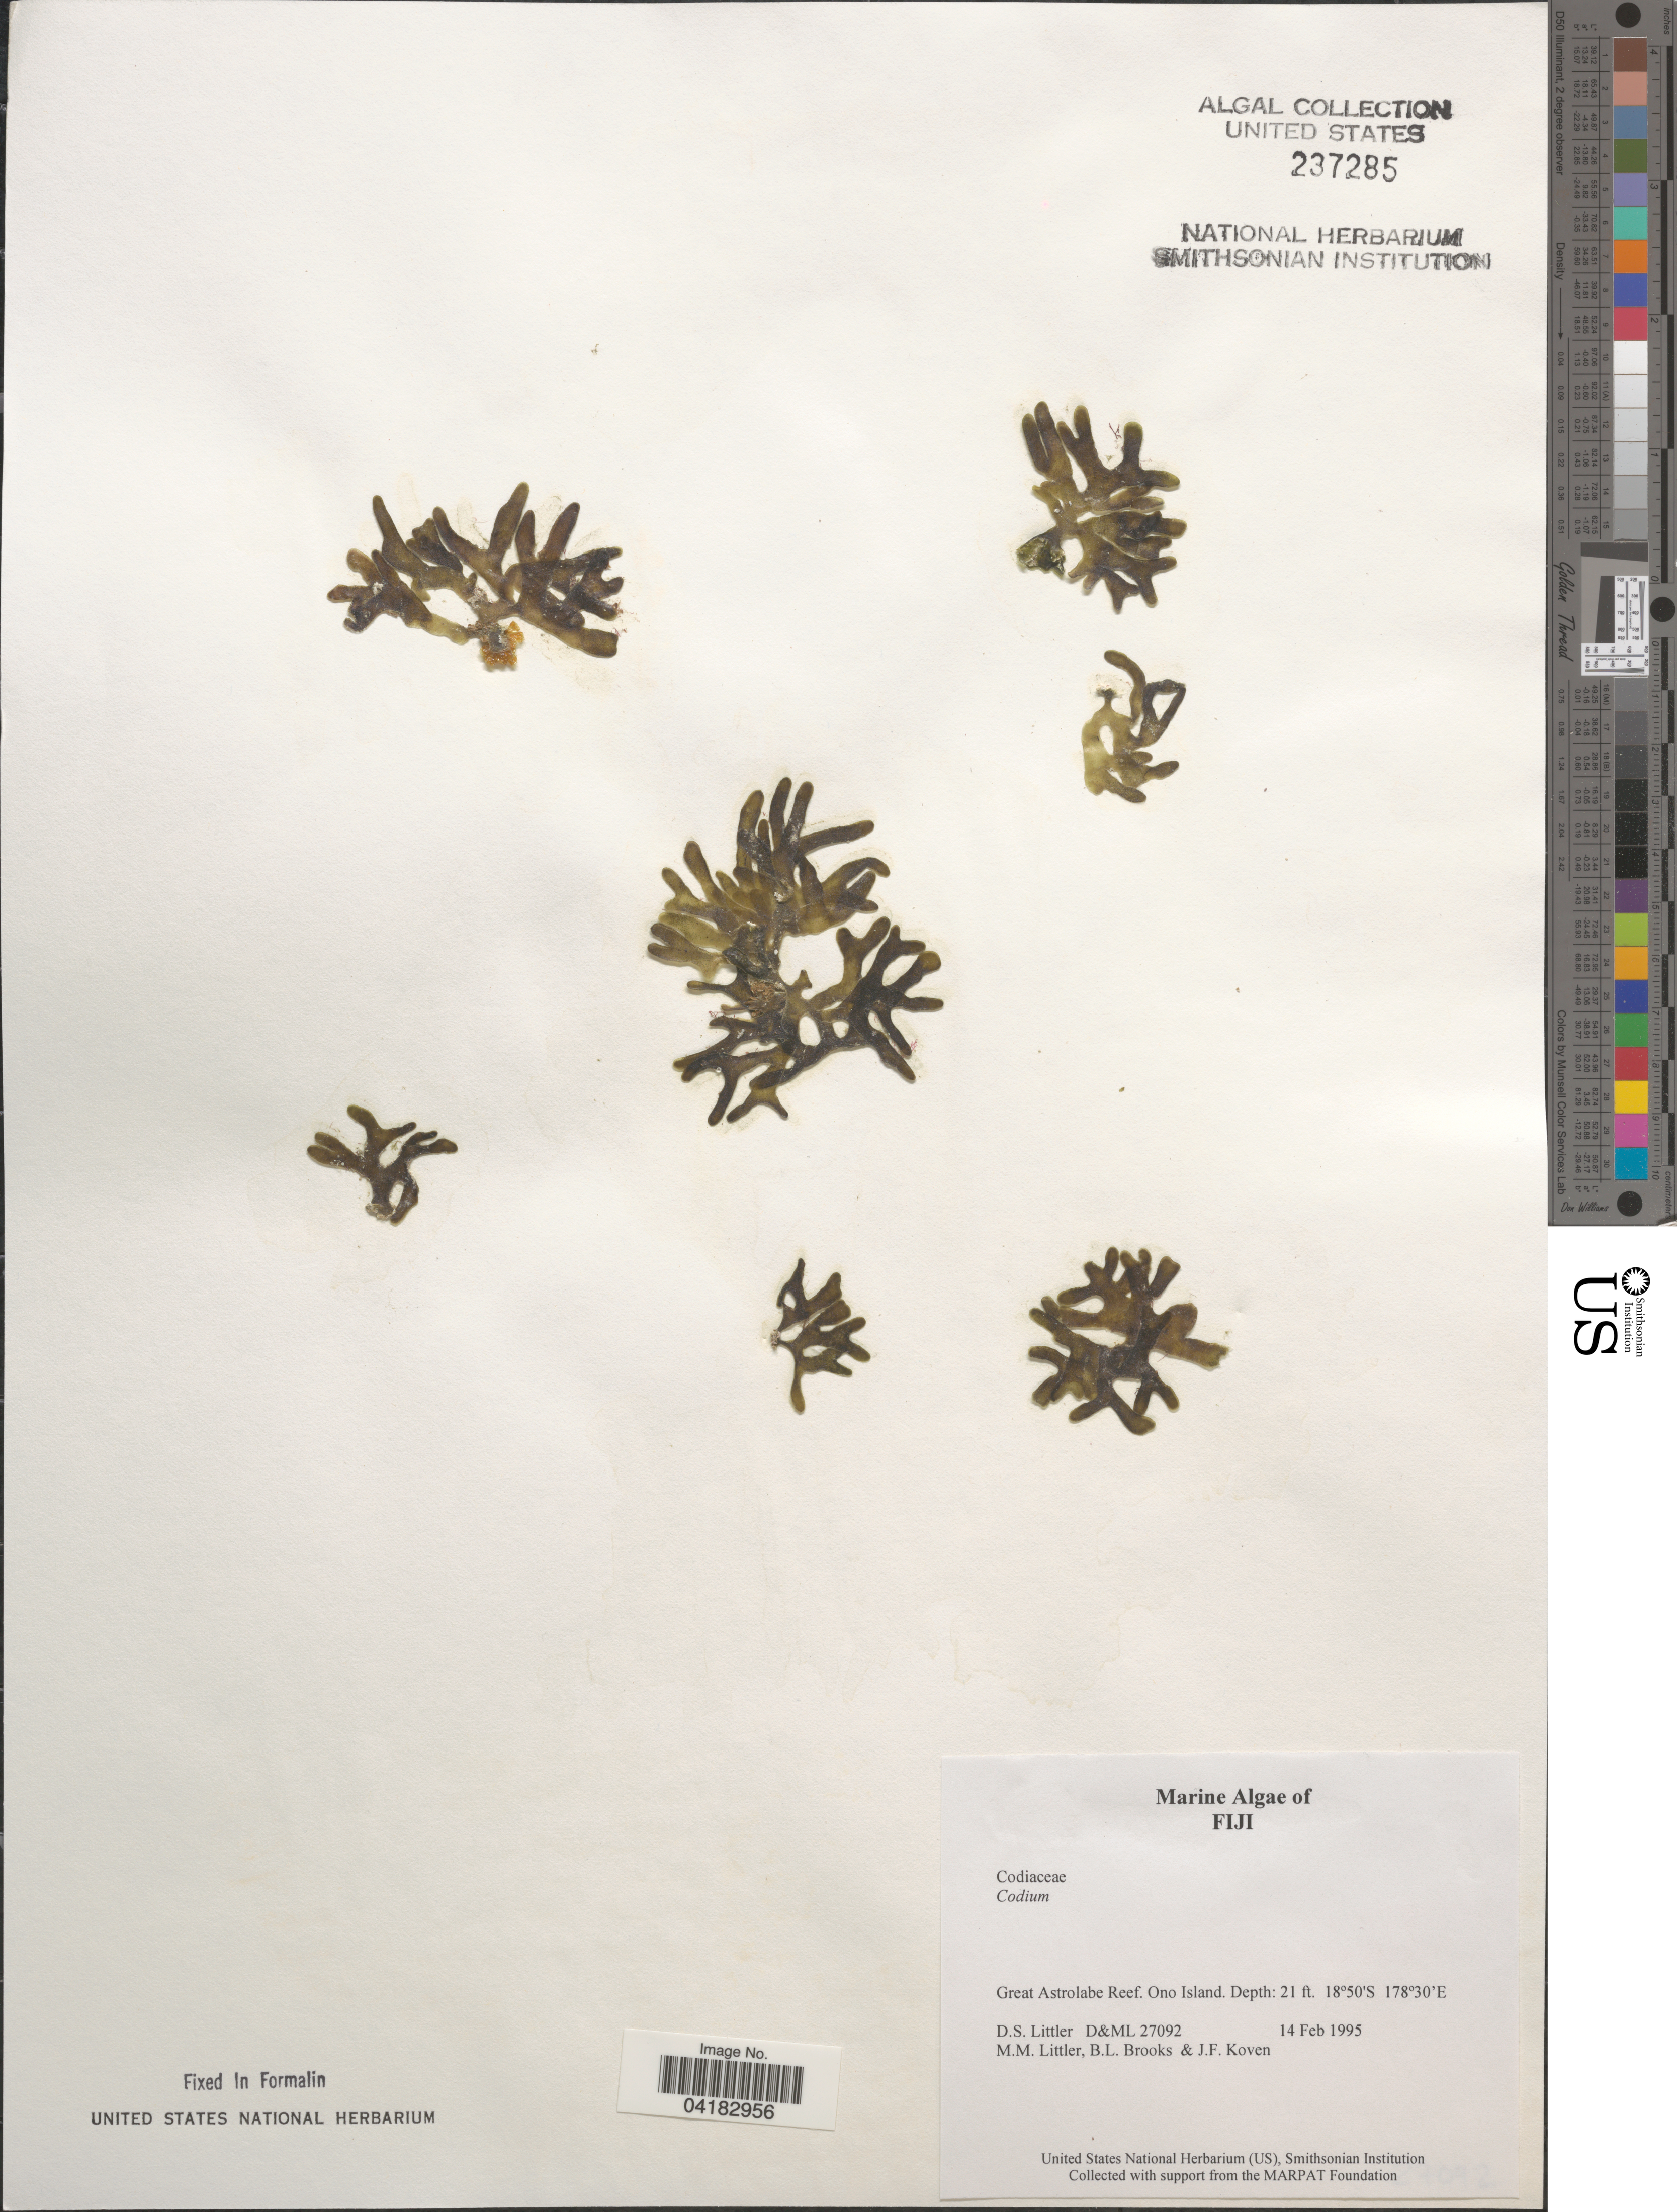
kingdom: Plantae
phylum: Chlorophyta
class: Ulvophyceae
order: Bryopsidales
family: Codiaceae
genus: Codium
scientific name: Codium sp.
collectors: D. S. Littler, B. Brooks & J. Koven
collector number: D&ML27092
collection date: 1995-02-14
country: Fiji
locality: Great Astrolabe Reef. Ono Island.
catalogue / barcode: US 237285